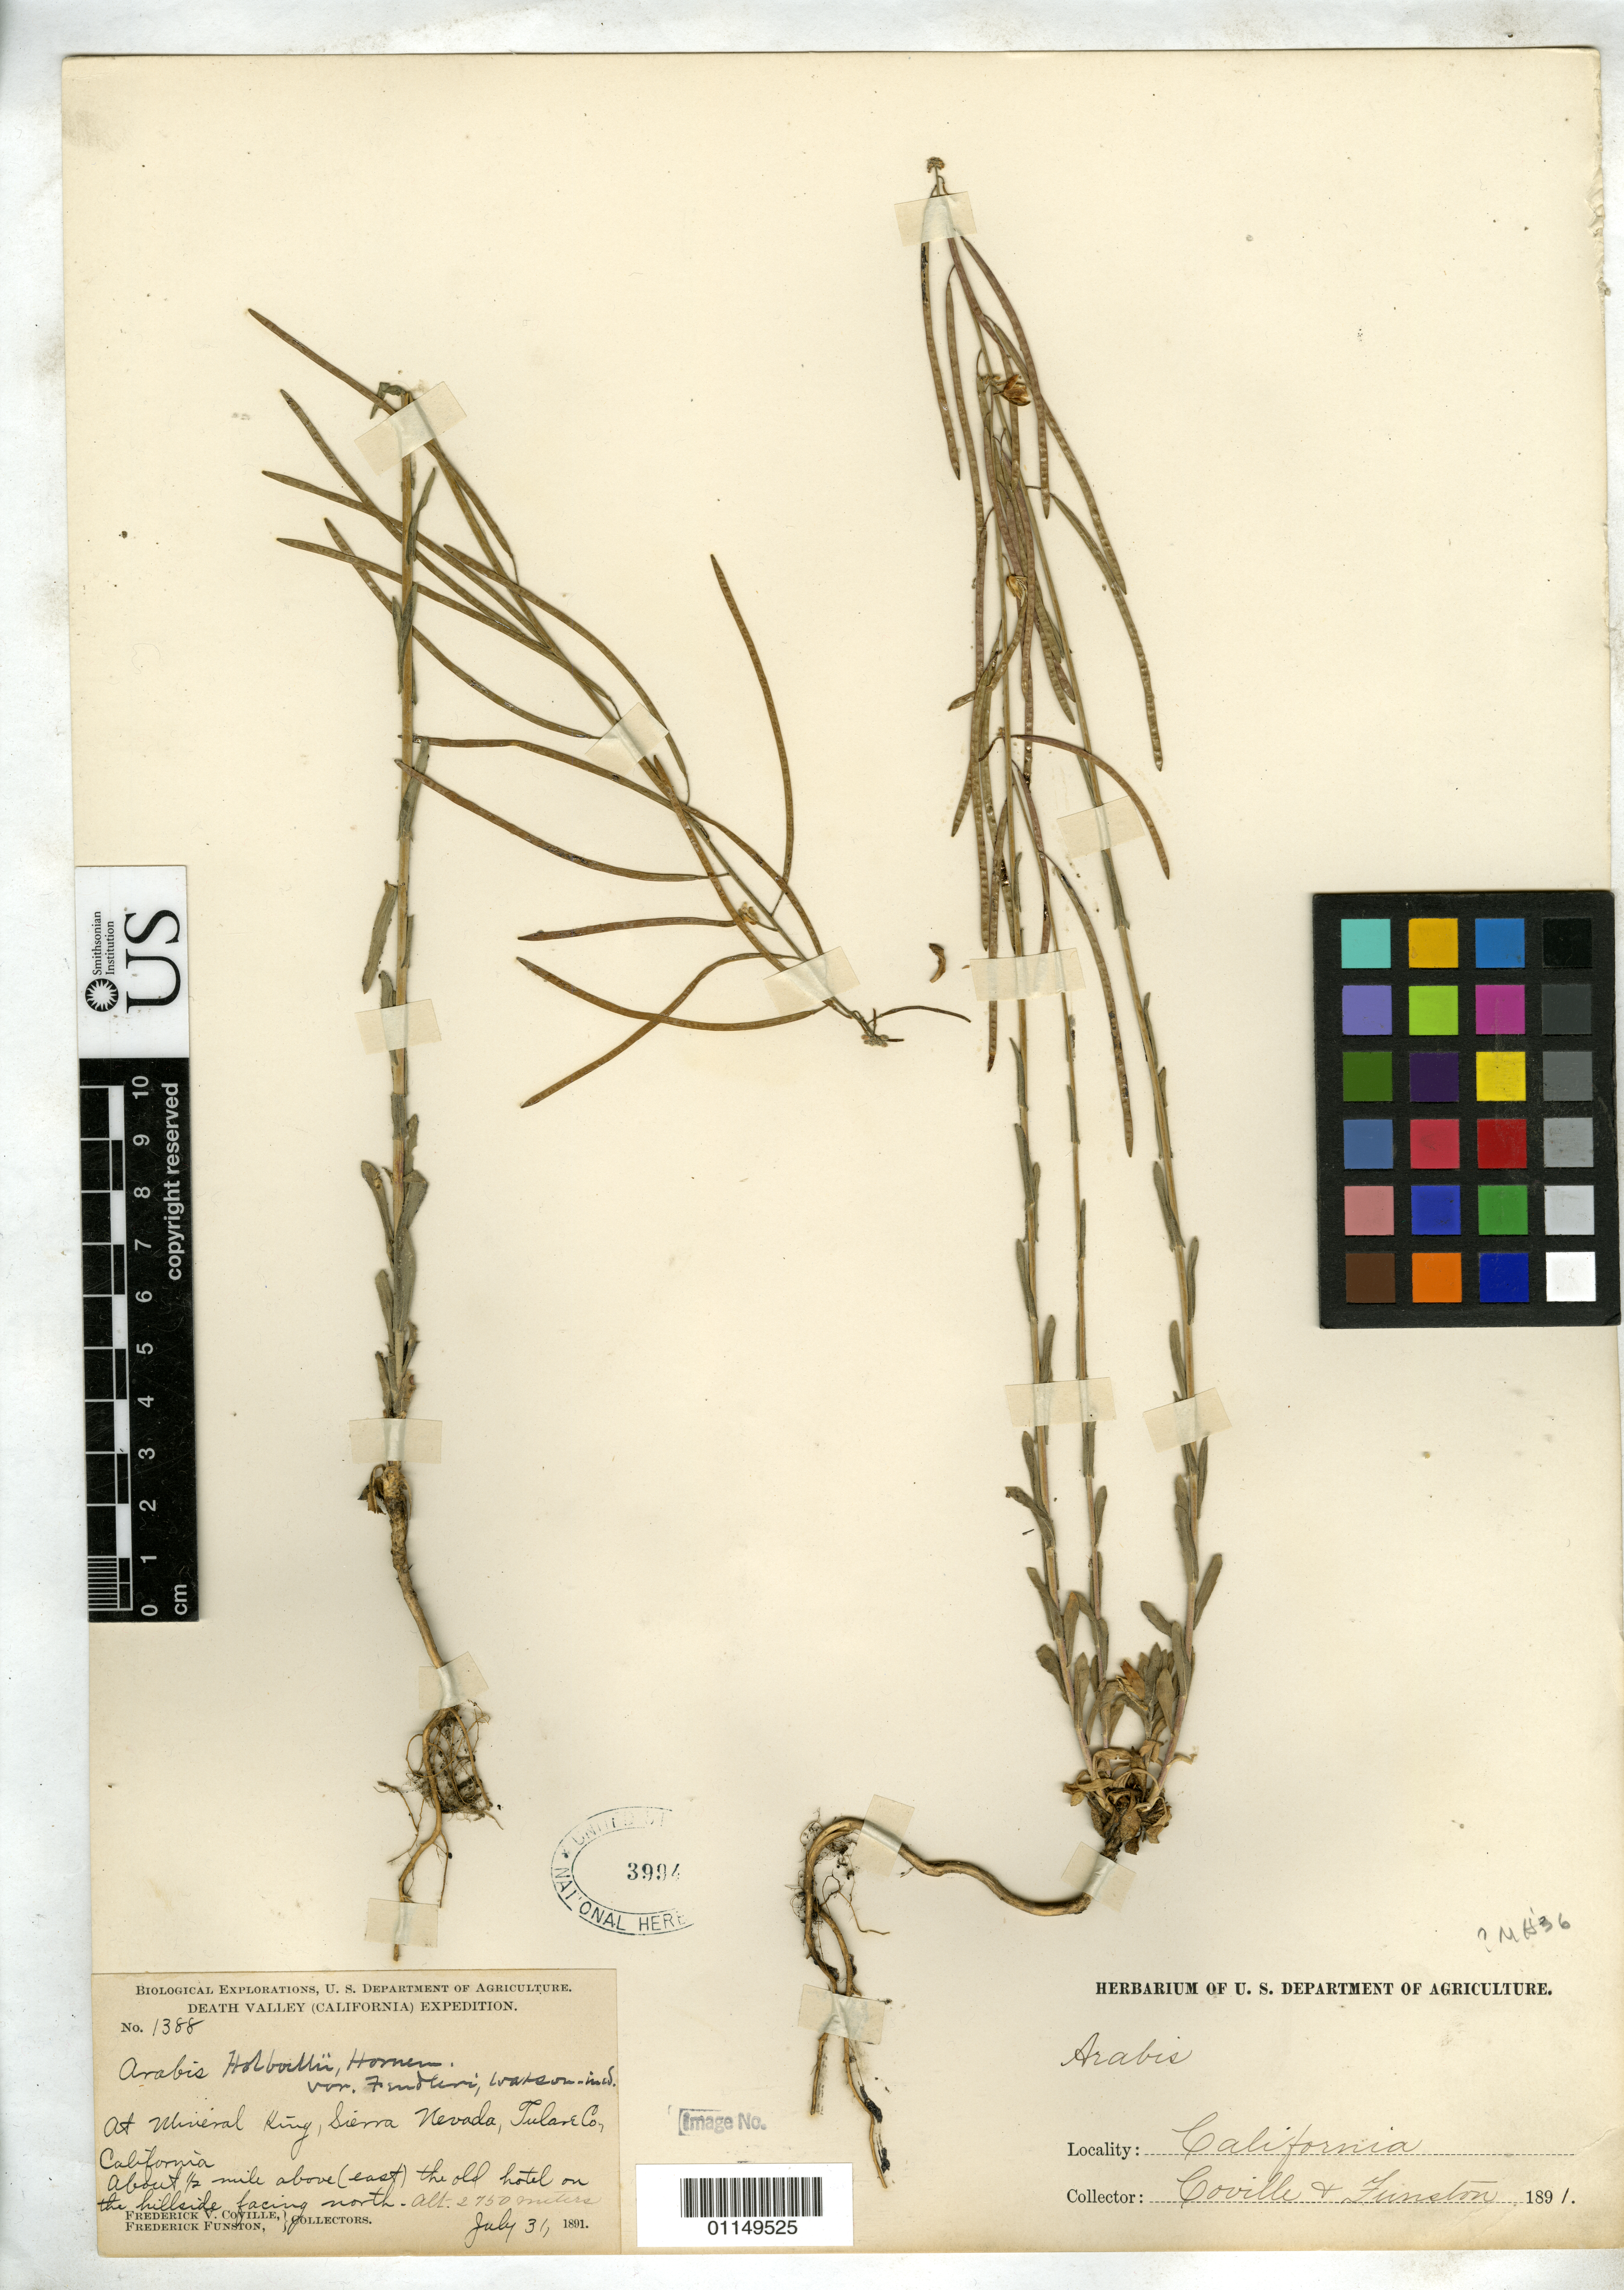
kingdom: Plantae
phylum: Tracheophyta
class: Magnoliopsida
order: Brassicales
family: Brassicaceae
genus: Arabis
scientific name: Arabis holboellii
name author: Hornem.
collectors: F. V. Coville & F. Funston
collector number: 1388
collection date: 1891-07-31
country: United States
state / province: California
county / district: Tulare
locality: At Mineral King, Sierra Nevada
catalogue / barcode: US 3994